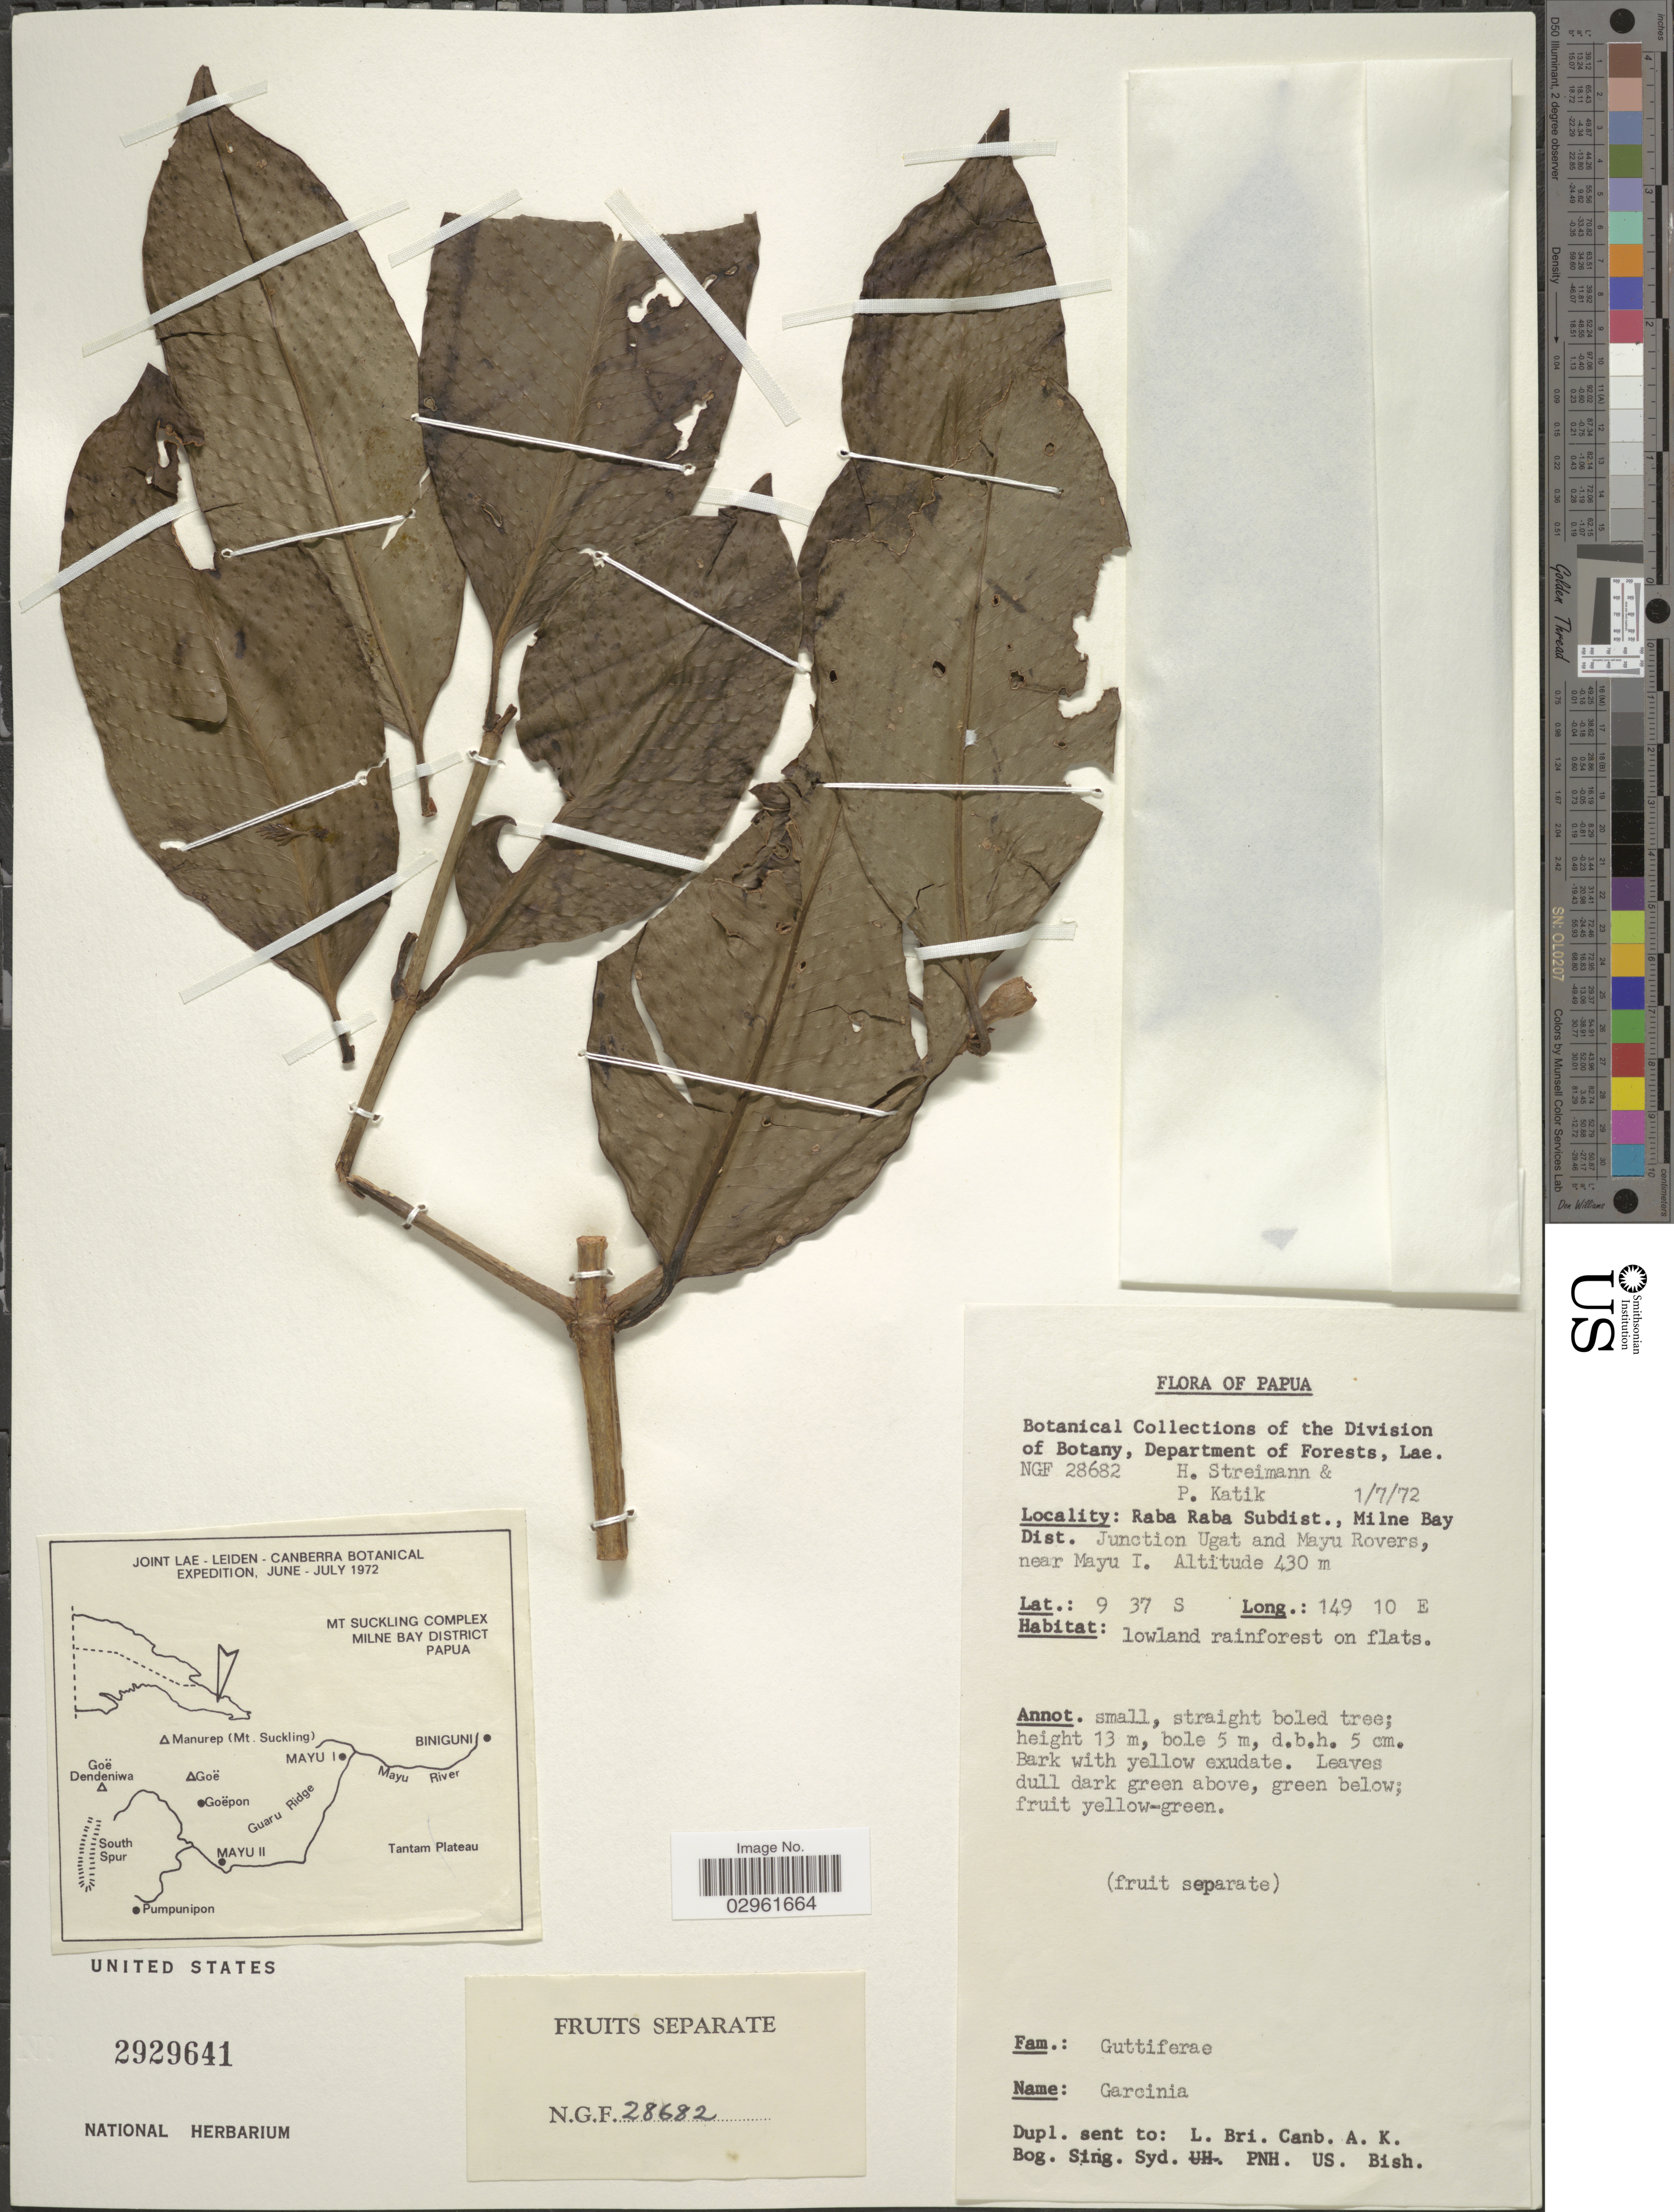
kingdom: Plantae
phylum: Tracheophyta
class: Magnoliopsida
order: Malpighiales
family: Clusiaceae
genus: Garcinia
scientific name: Garcinia sp.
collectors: H. Streimann & P. Katik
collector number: NGF28682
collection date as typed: Transcribed d/m/y: 1/7/72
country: Papua New Guinea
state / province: Milne Bay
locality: Raba Raba Subdist., Milne Bay Dist. Junction Ugat and Mayu Rovers, near Mayu I.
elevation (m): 430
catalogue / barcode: US 2929641